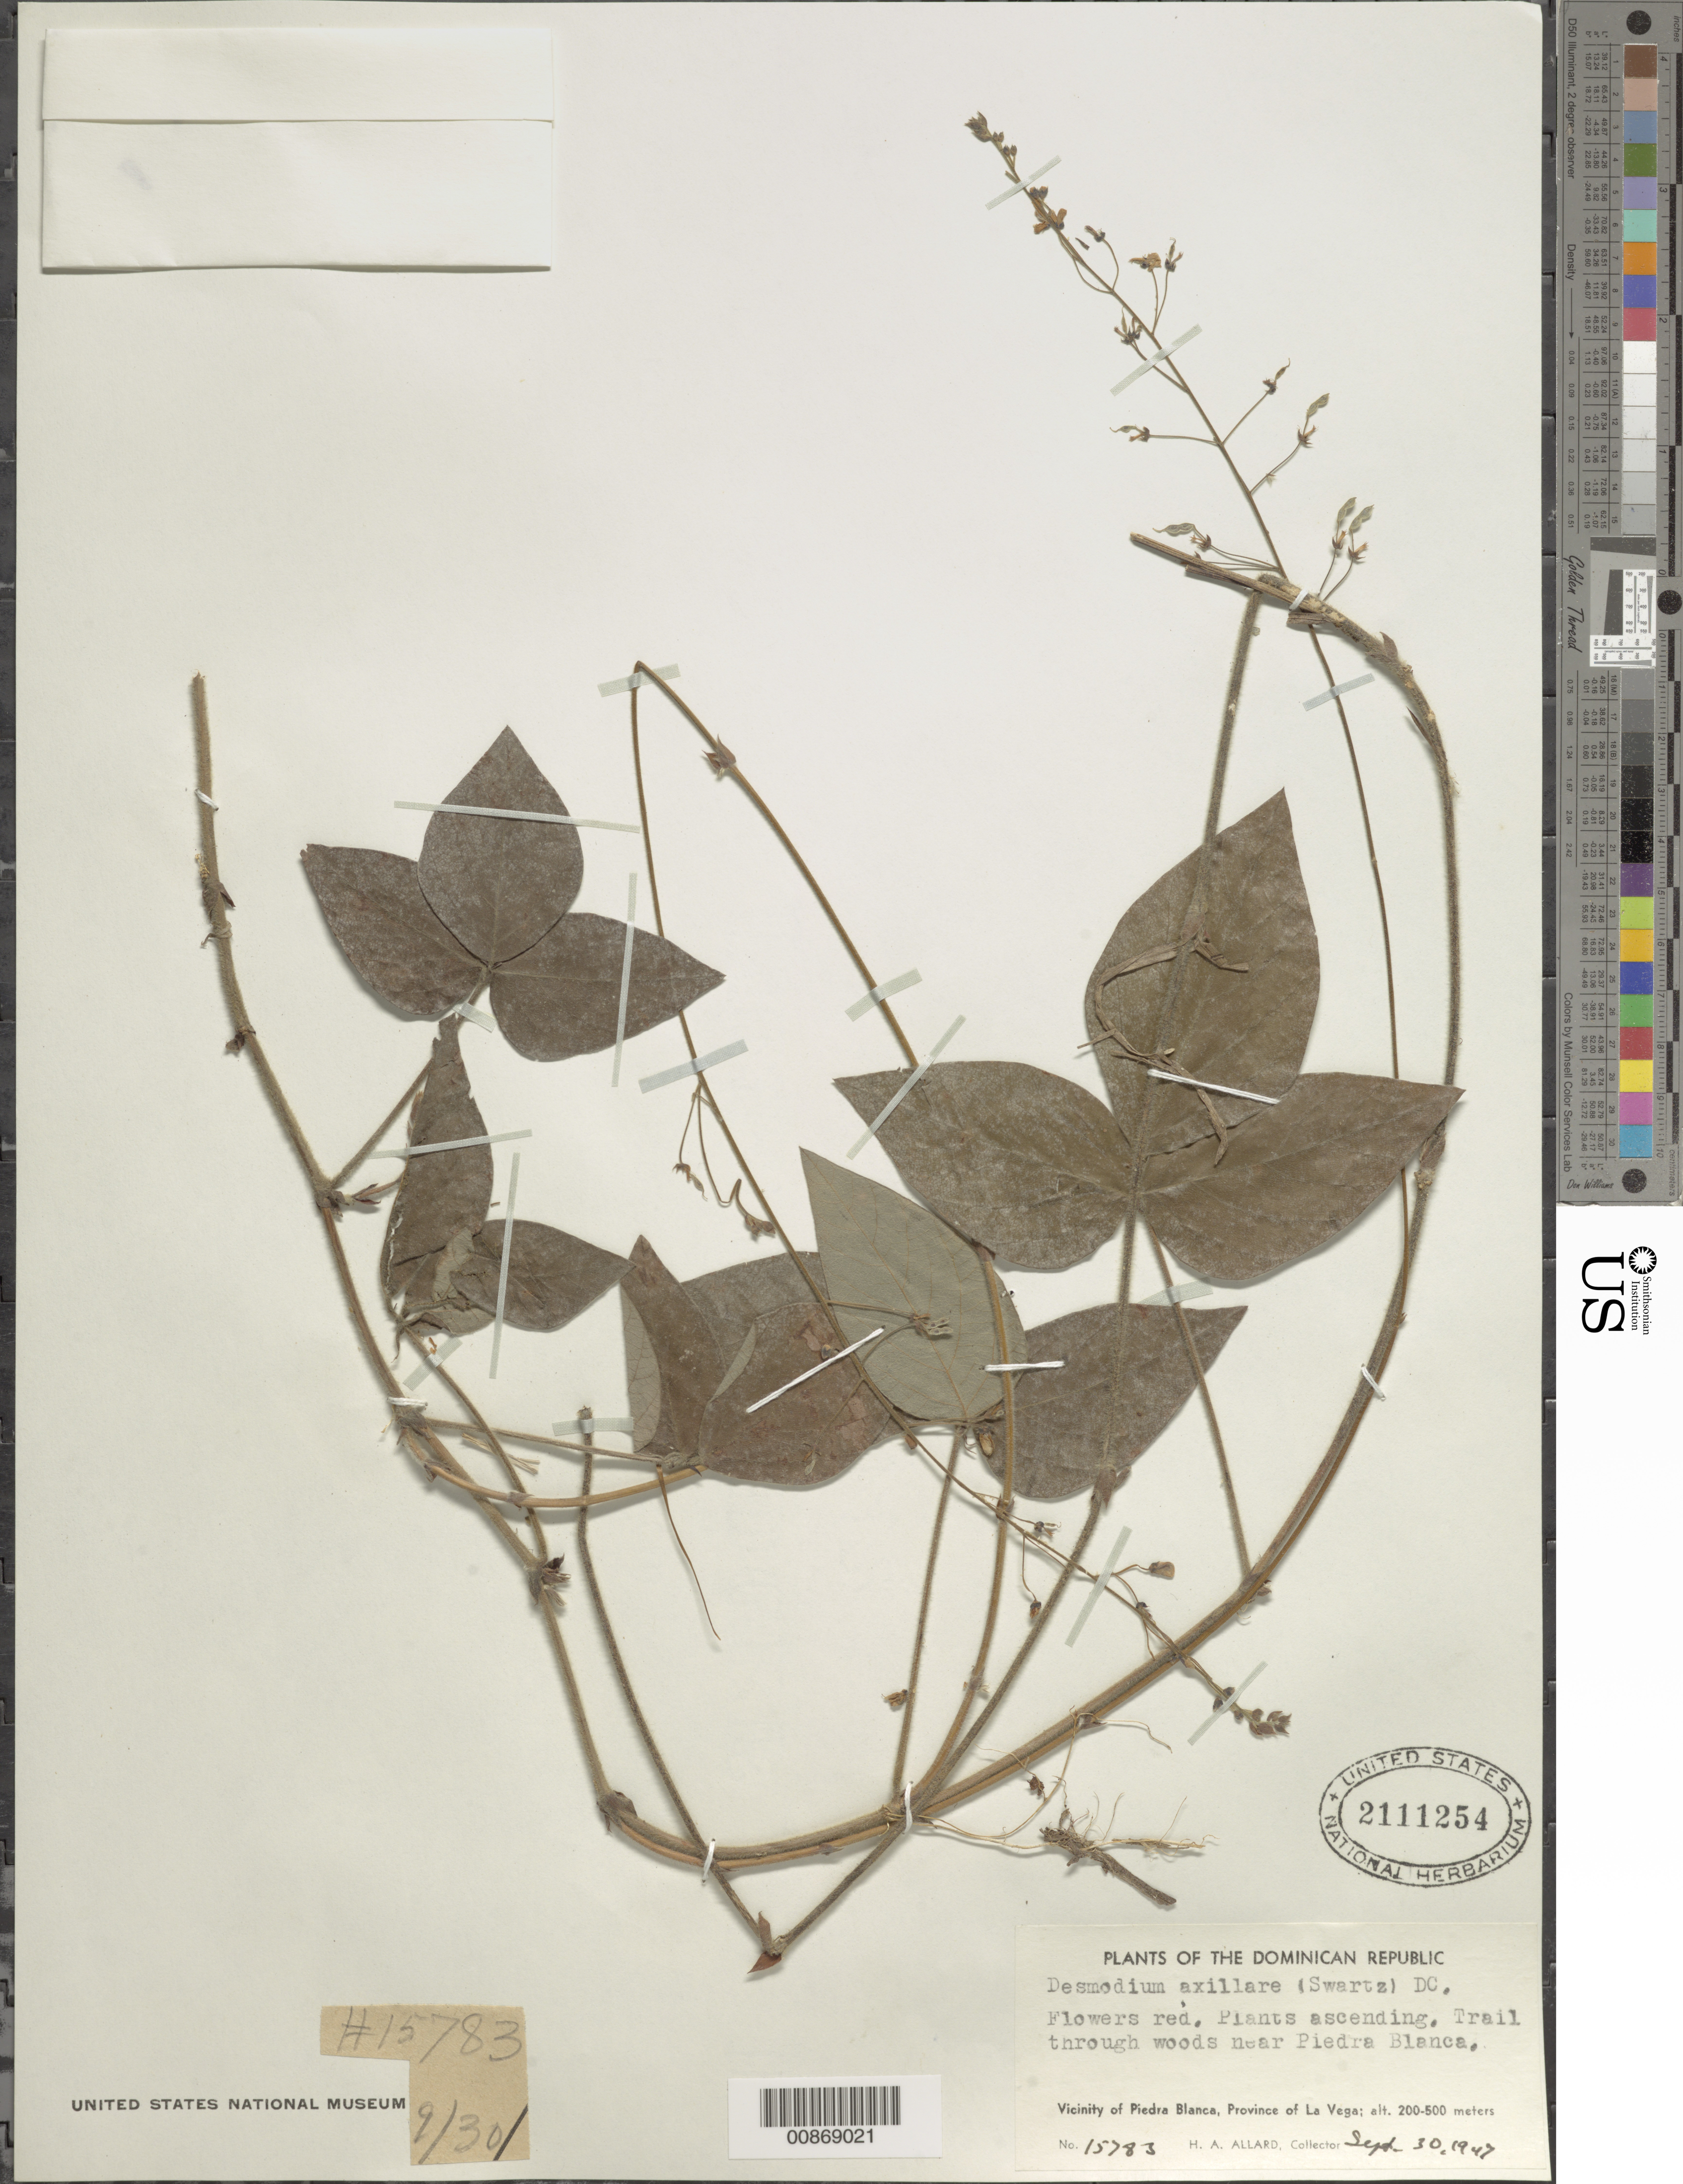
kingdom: Plantae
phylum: Tracheophyta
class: Magnoliopsida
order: Fabales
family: Fabaceae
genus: Desmodium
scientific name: Desmodium axillare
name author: (Sw.) DC.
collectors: H. A. Allard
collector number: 15783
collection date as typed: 30 Sep 1947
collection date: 1947-09-30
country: Dominican Republic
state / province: La Vega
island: Hispaniola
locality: Near Piedra Blanca.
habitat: Trail through woods.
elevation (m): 200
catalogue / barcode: US 2111254